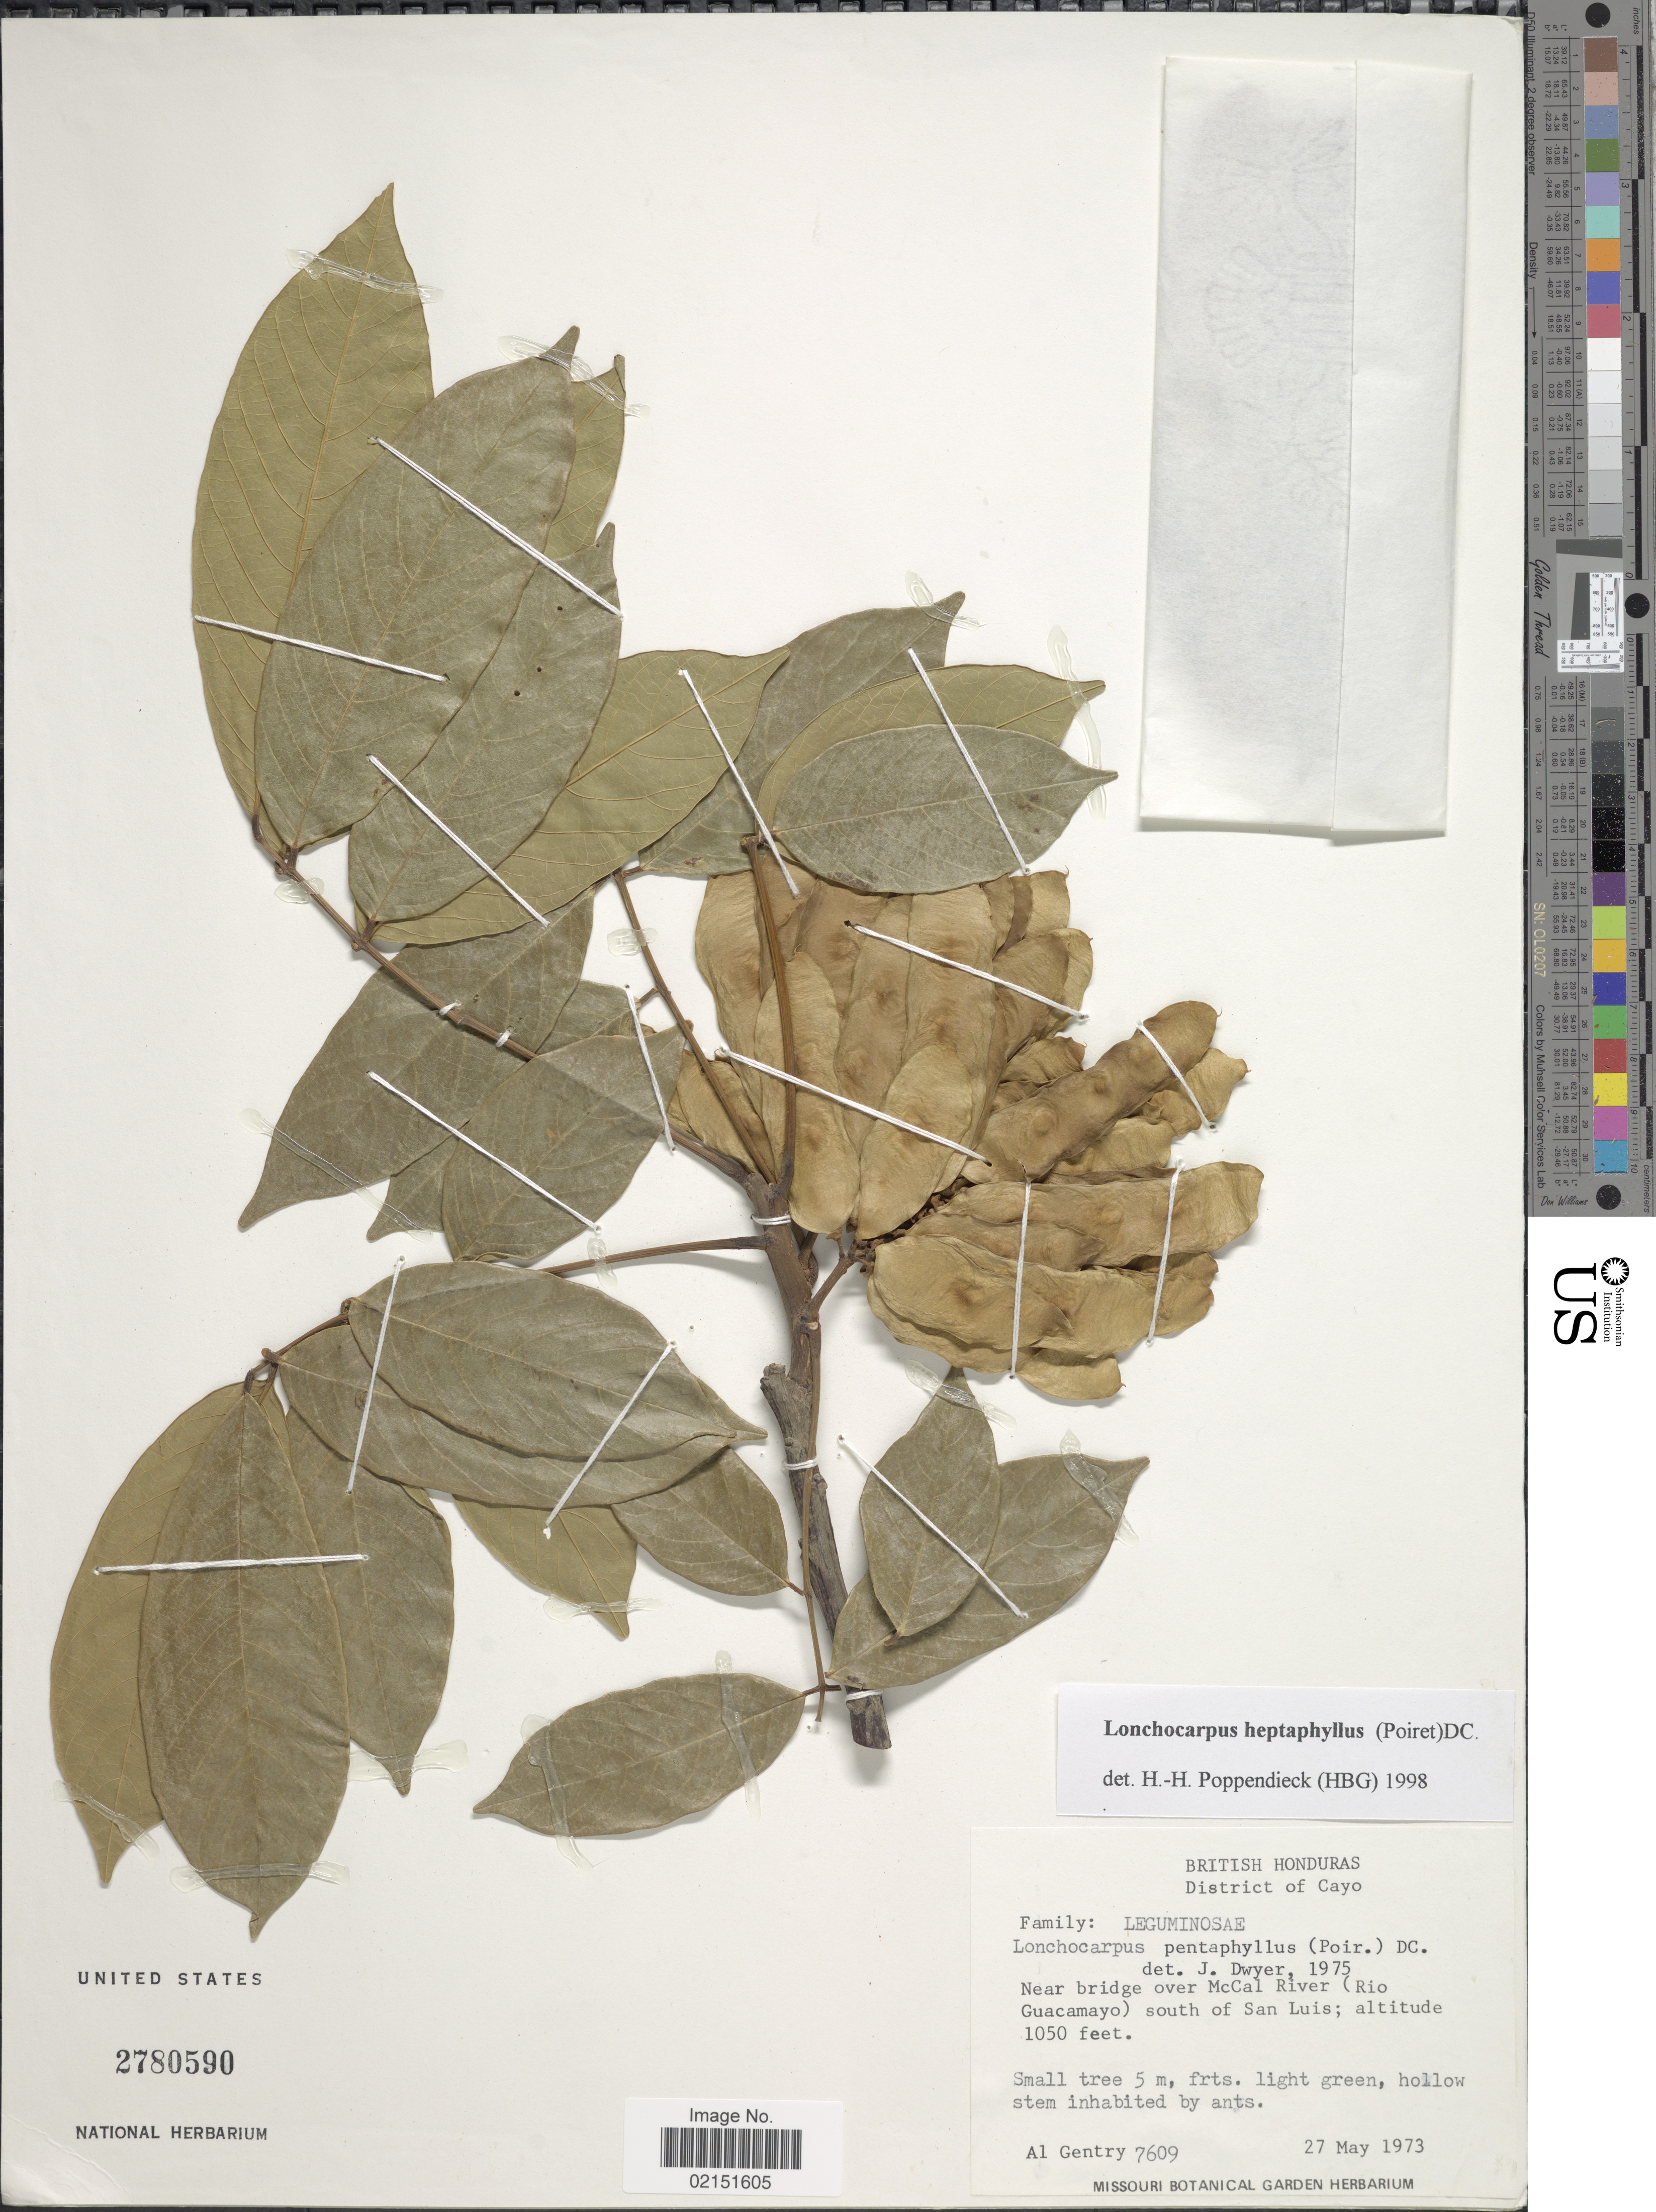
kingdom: Plantae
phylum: Tracheophyta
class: Magnoliopsida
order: Fabales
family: Fabaceae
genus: Lonchocarpus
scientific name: Lonchocarpus heptaphyllus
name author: (Poir.) DC.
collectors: A. H. Gentry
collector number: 7609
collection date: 1973-05-27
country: Belize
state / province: Cayo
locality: British Honduras. District of Cayo. Near bridge over McCal River (Rio Guacamayo) south of San Luis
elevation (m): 320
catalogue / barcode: US 2780590